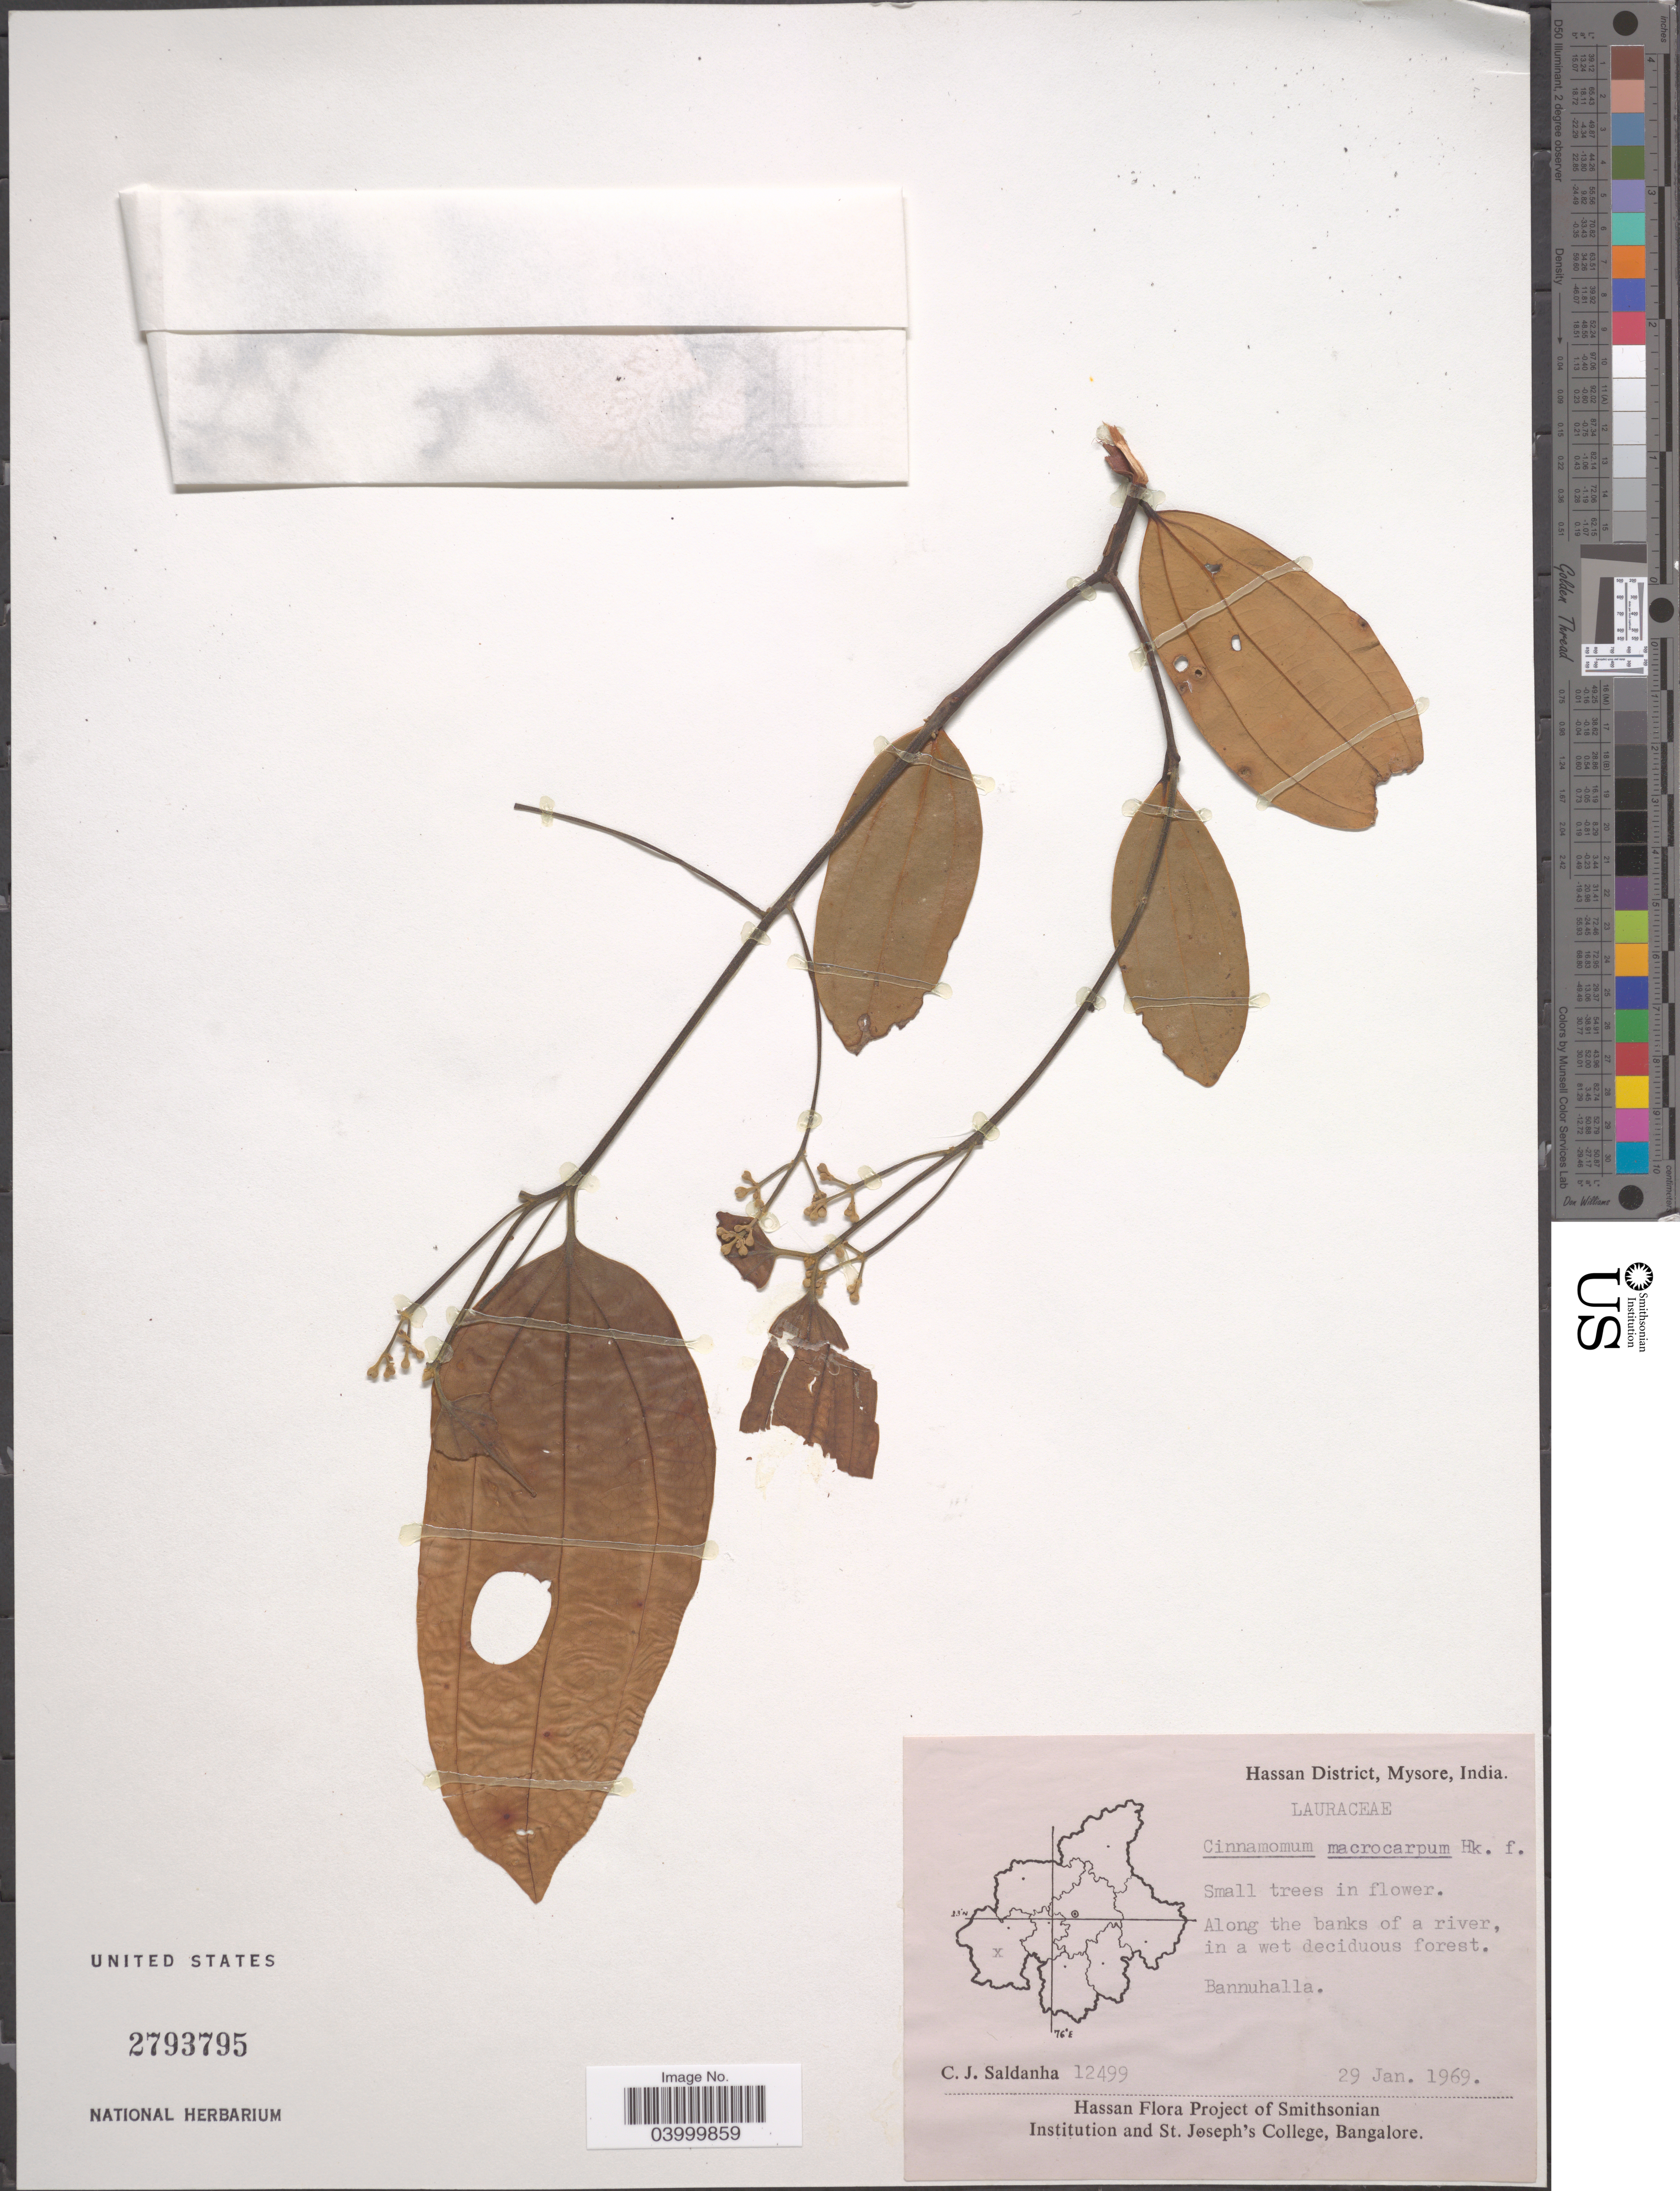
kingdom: Plantae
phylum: Tracheophyta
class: Magnoliopsida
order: Laurales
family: Lauraceae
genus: Cinnamomum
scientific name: Cinnamomum macrocarpum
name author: Hook. f.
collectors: C. J. Saldanha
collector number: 12499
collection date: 1969-01-29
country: India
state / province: Karnataka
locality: Hassan District, Mysore. Bannuhalla.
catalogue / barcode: US 2793795